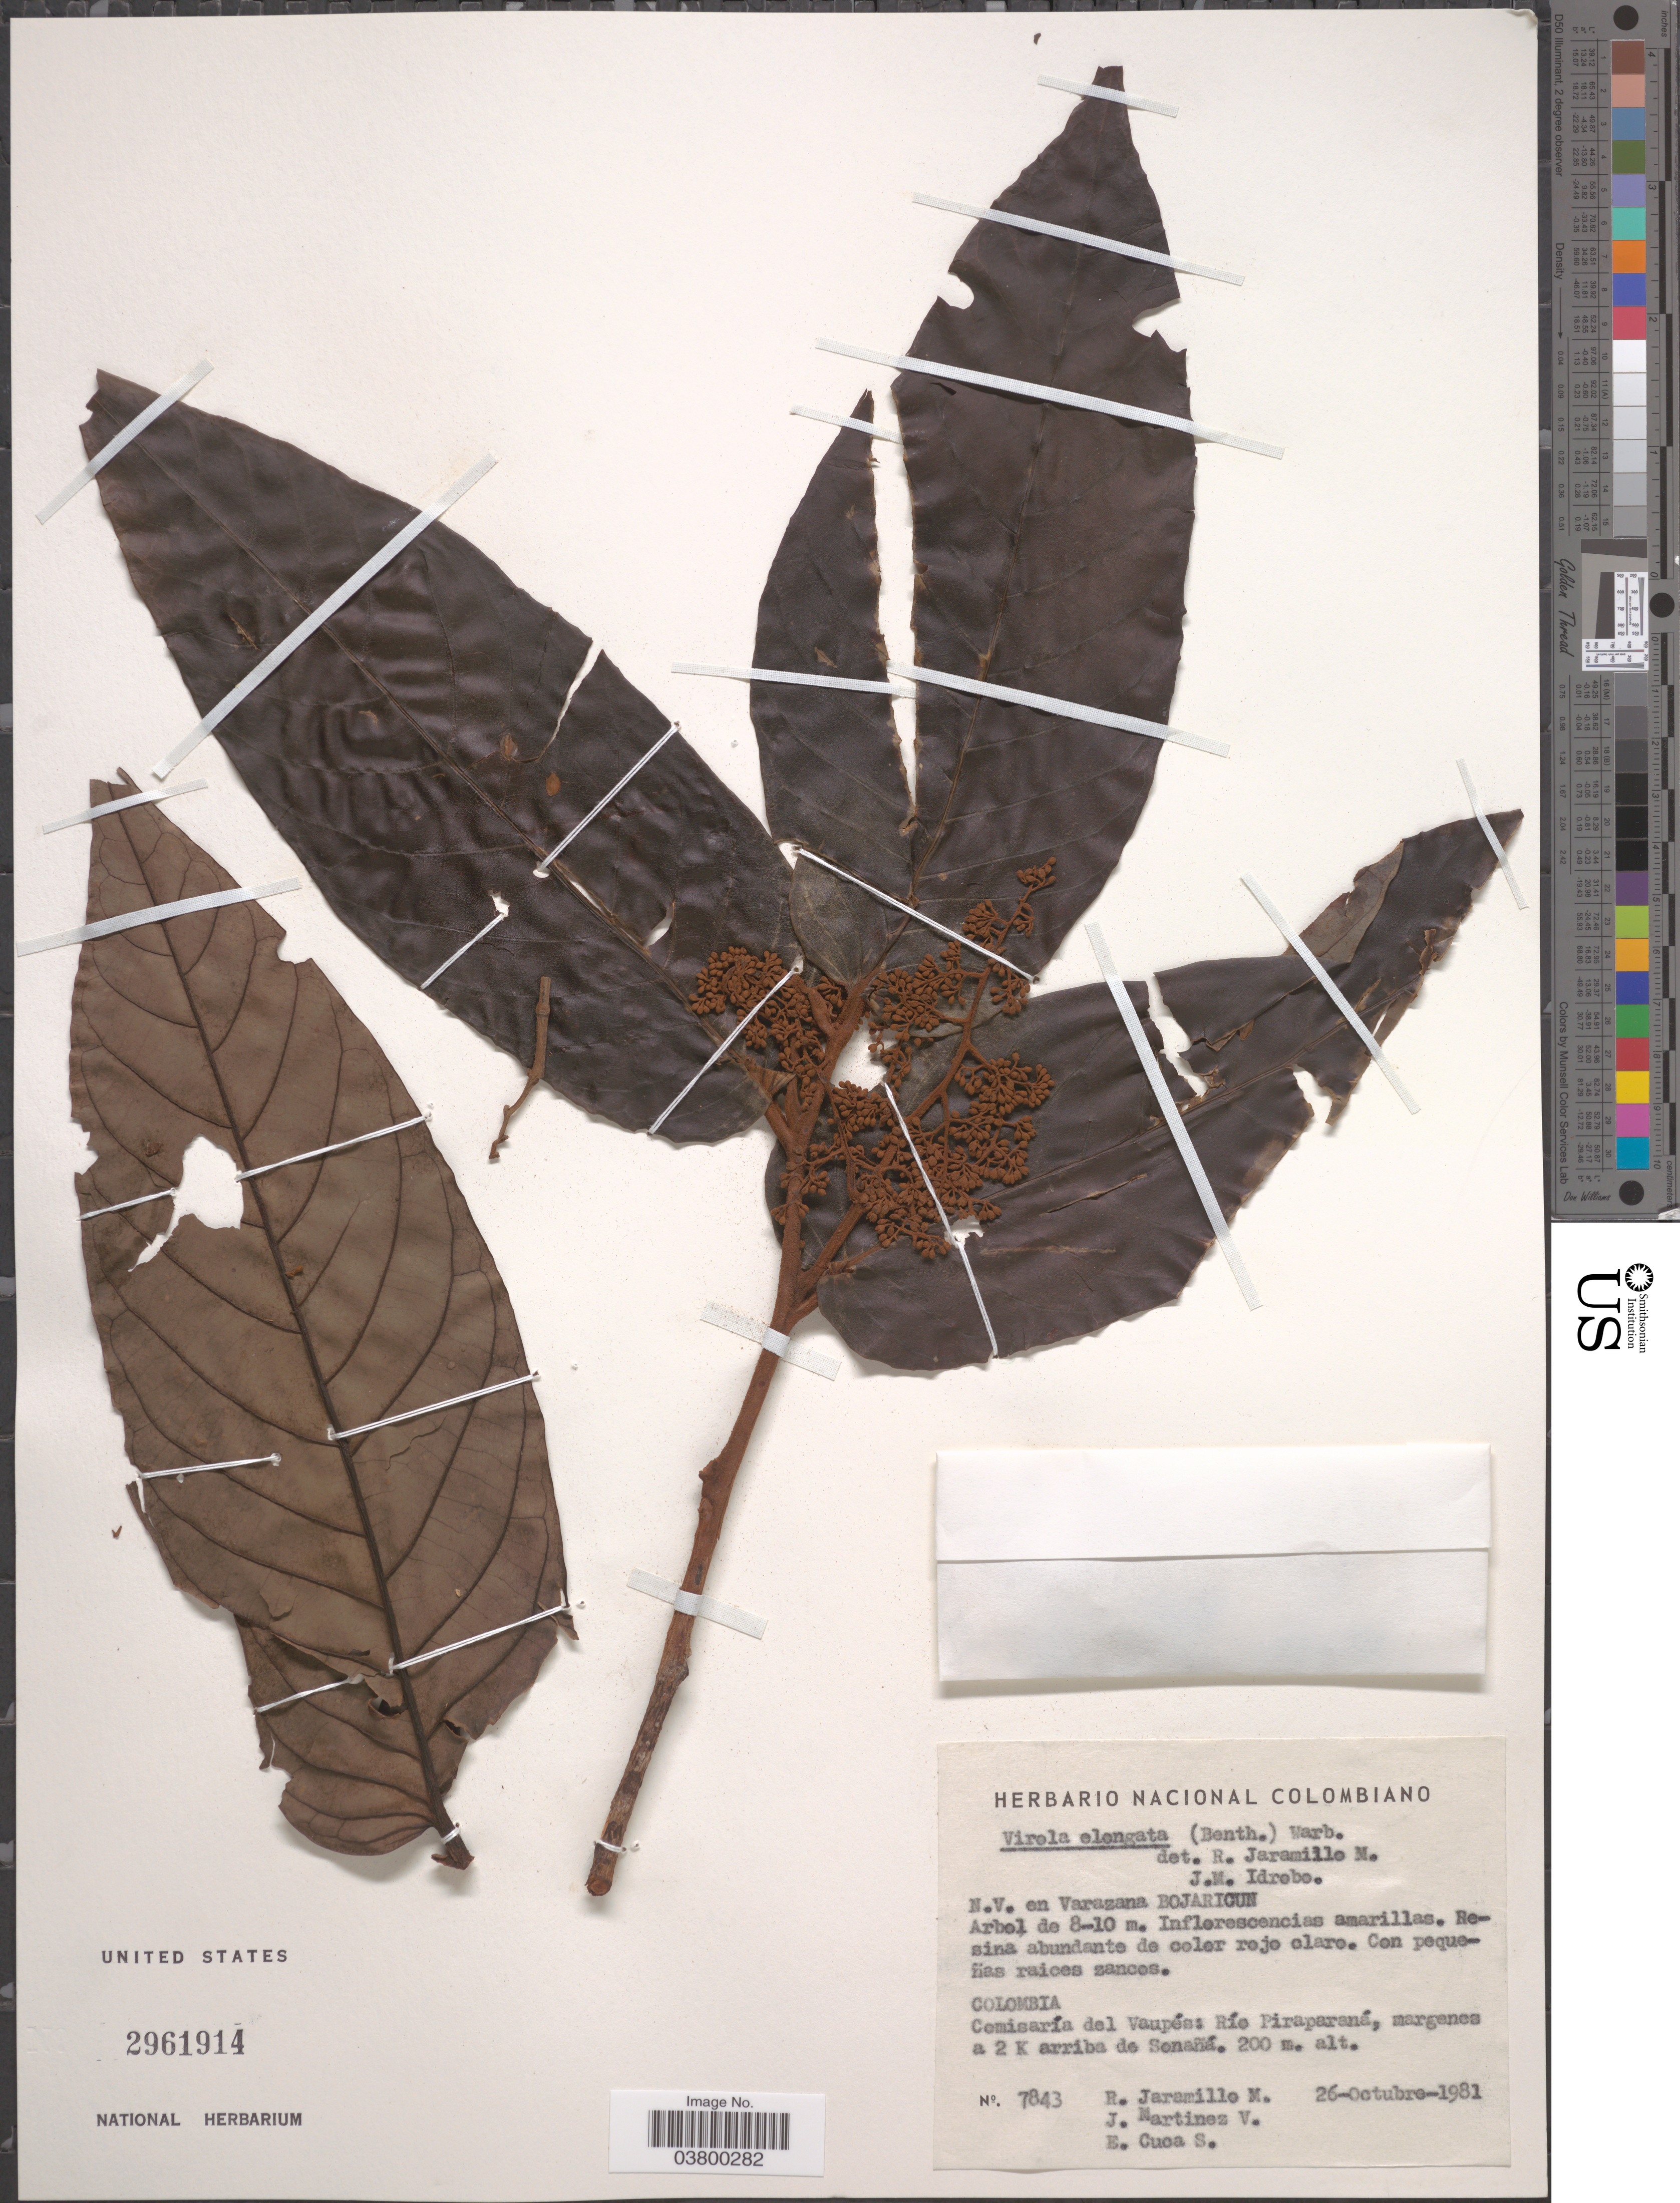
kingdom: Plantae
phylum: Tracheophyta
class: Magnoliopsida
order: Magnoliales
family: Myristicaceae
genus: Virola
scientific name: Virola elongata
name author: (Benth.) Warb.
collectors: R. Jaramillo M., J. Martínez & E. Cuca S.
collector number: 7843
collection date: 1981-10-26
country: Colombia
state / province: Vaupés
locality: Comisaría del Vaupés: Río Piraparaná, margenes a 2 K arriba de Sonañá.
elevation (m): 200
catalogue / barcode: US 2961914